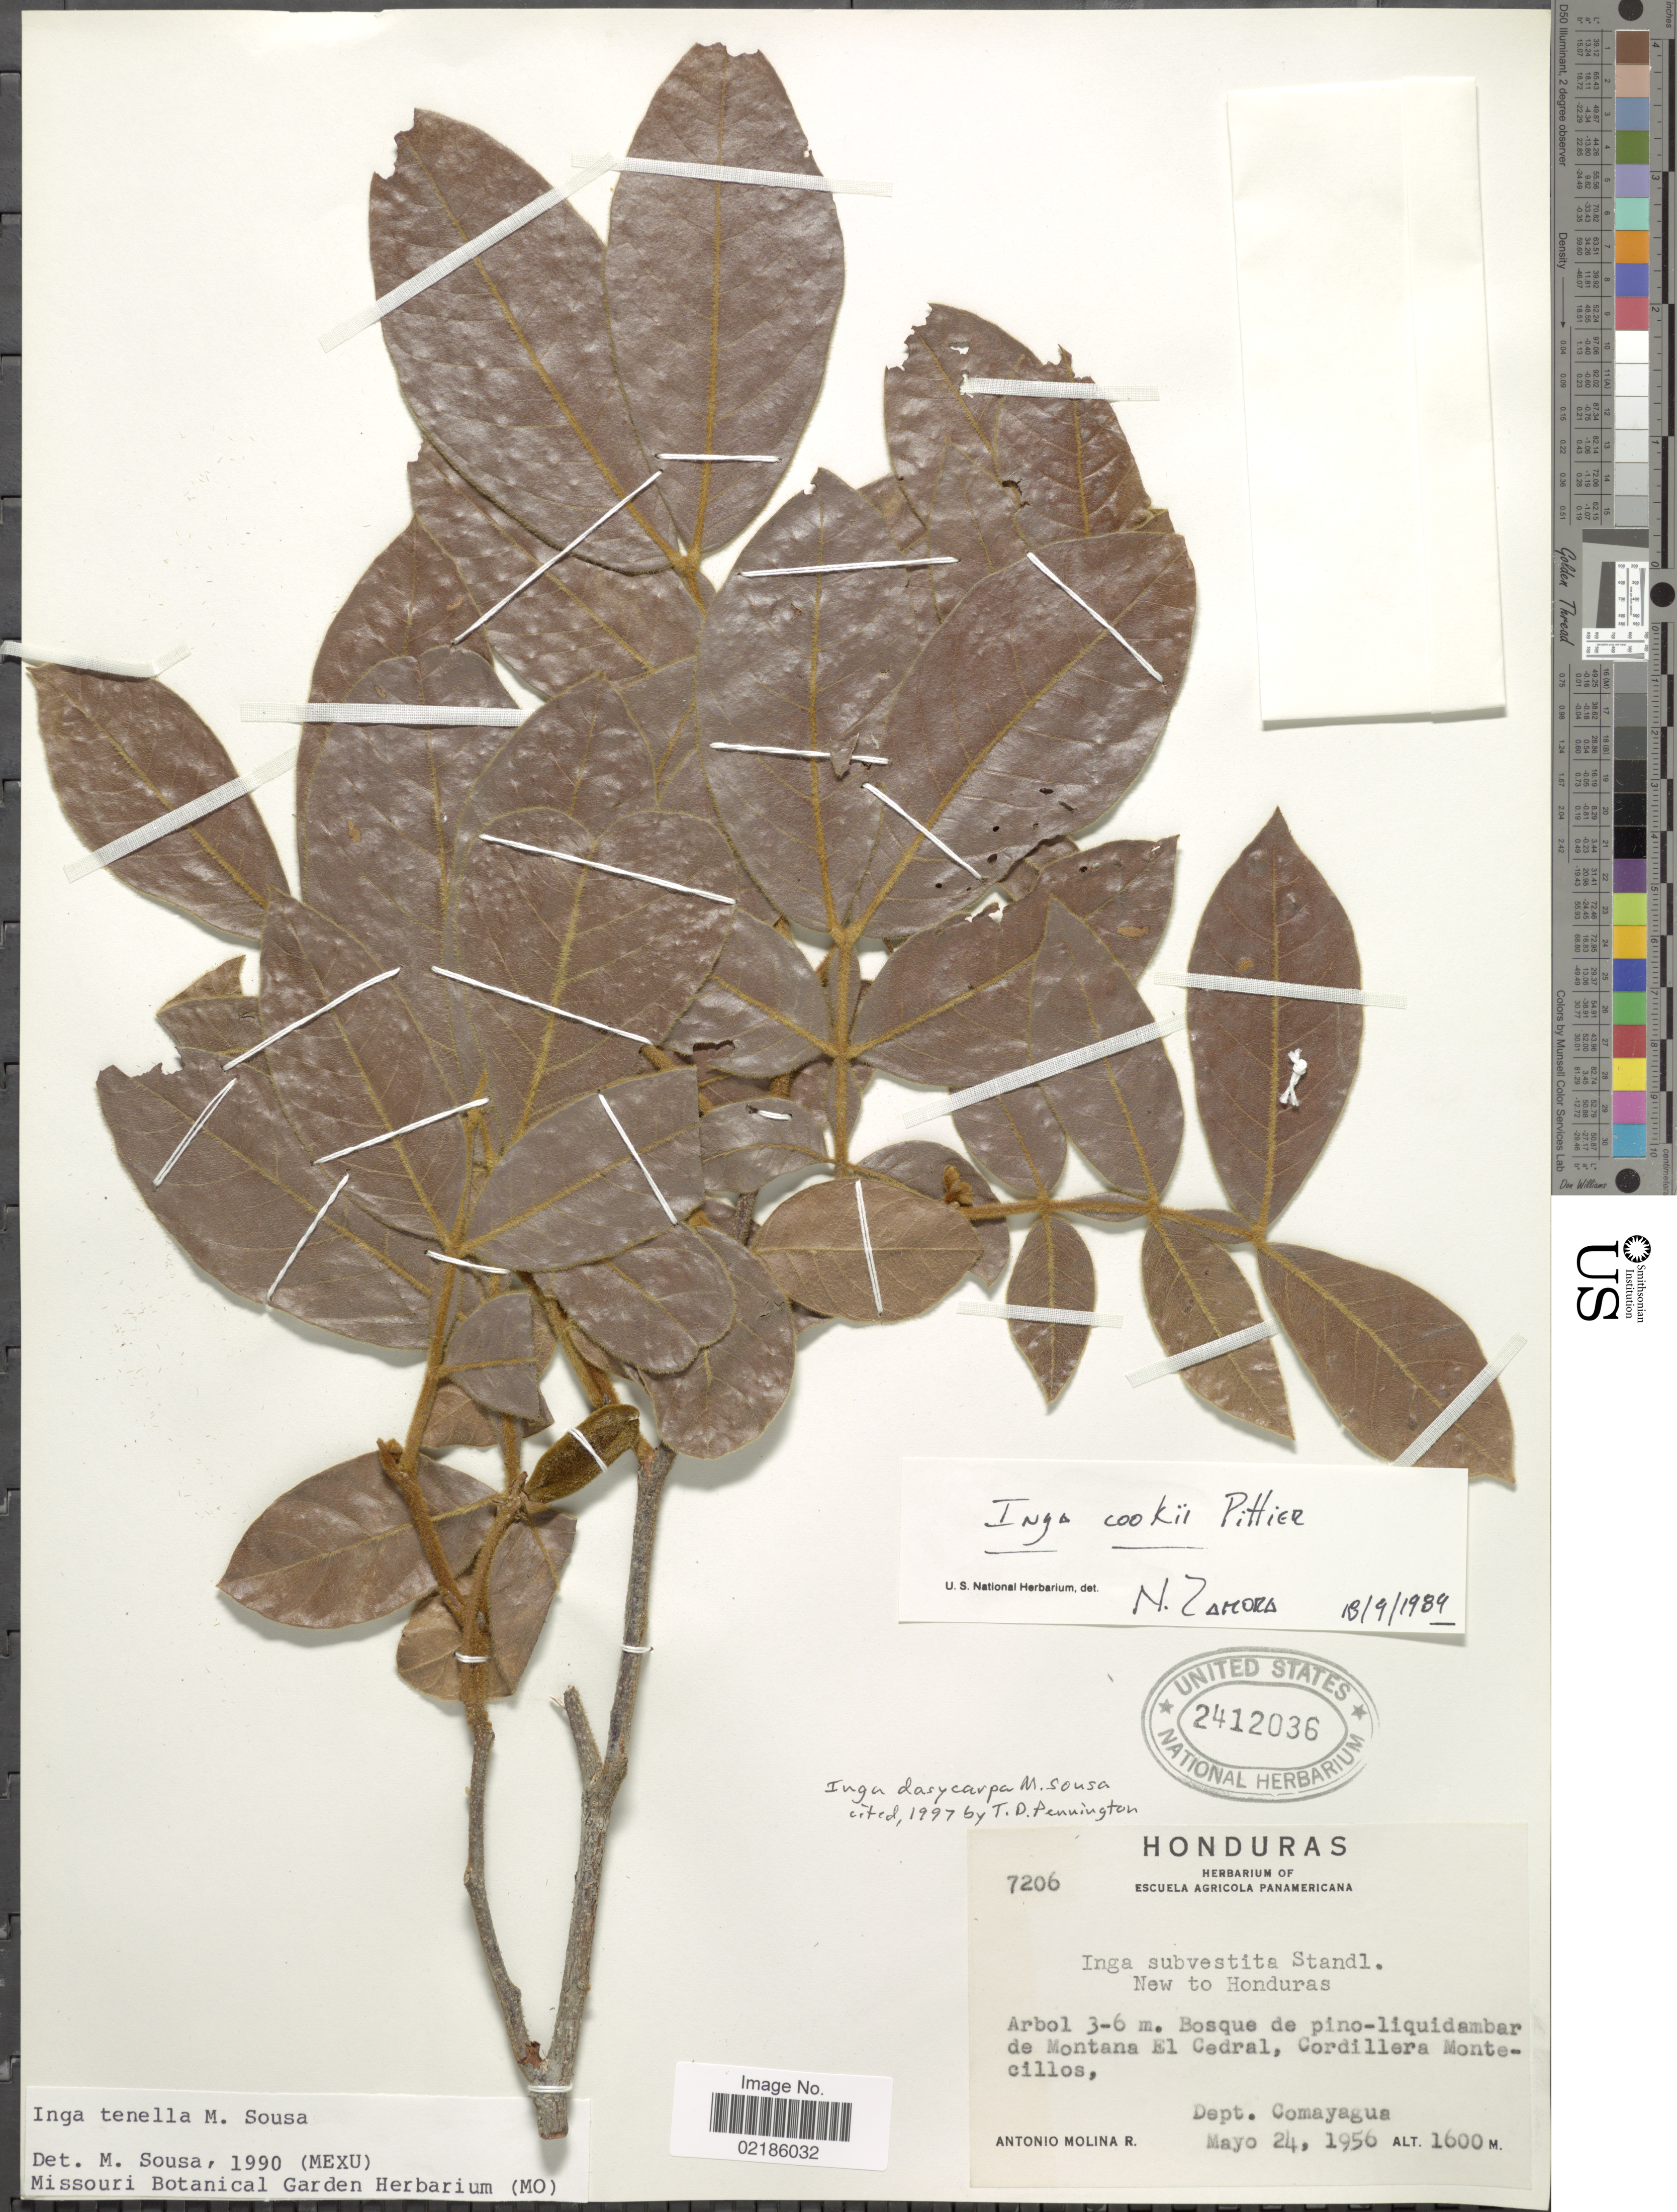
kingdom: Plantae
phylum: Tracheophyta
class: Magnoliopsida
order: Fabales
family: Fabaceae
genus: Inga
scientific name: Inga dasycarpa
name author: M. Sousa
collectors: A. Molina R.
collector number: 7206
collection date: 1956-05-24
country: Honduras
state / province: Comayagua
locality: Bosque de pino-liquidambar de Montana El Cedral, Cordillera Montecillos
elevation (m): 1600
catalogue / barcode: US 2412036